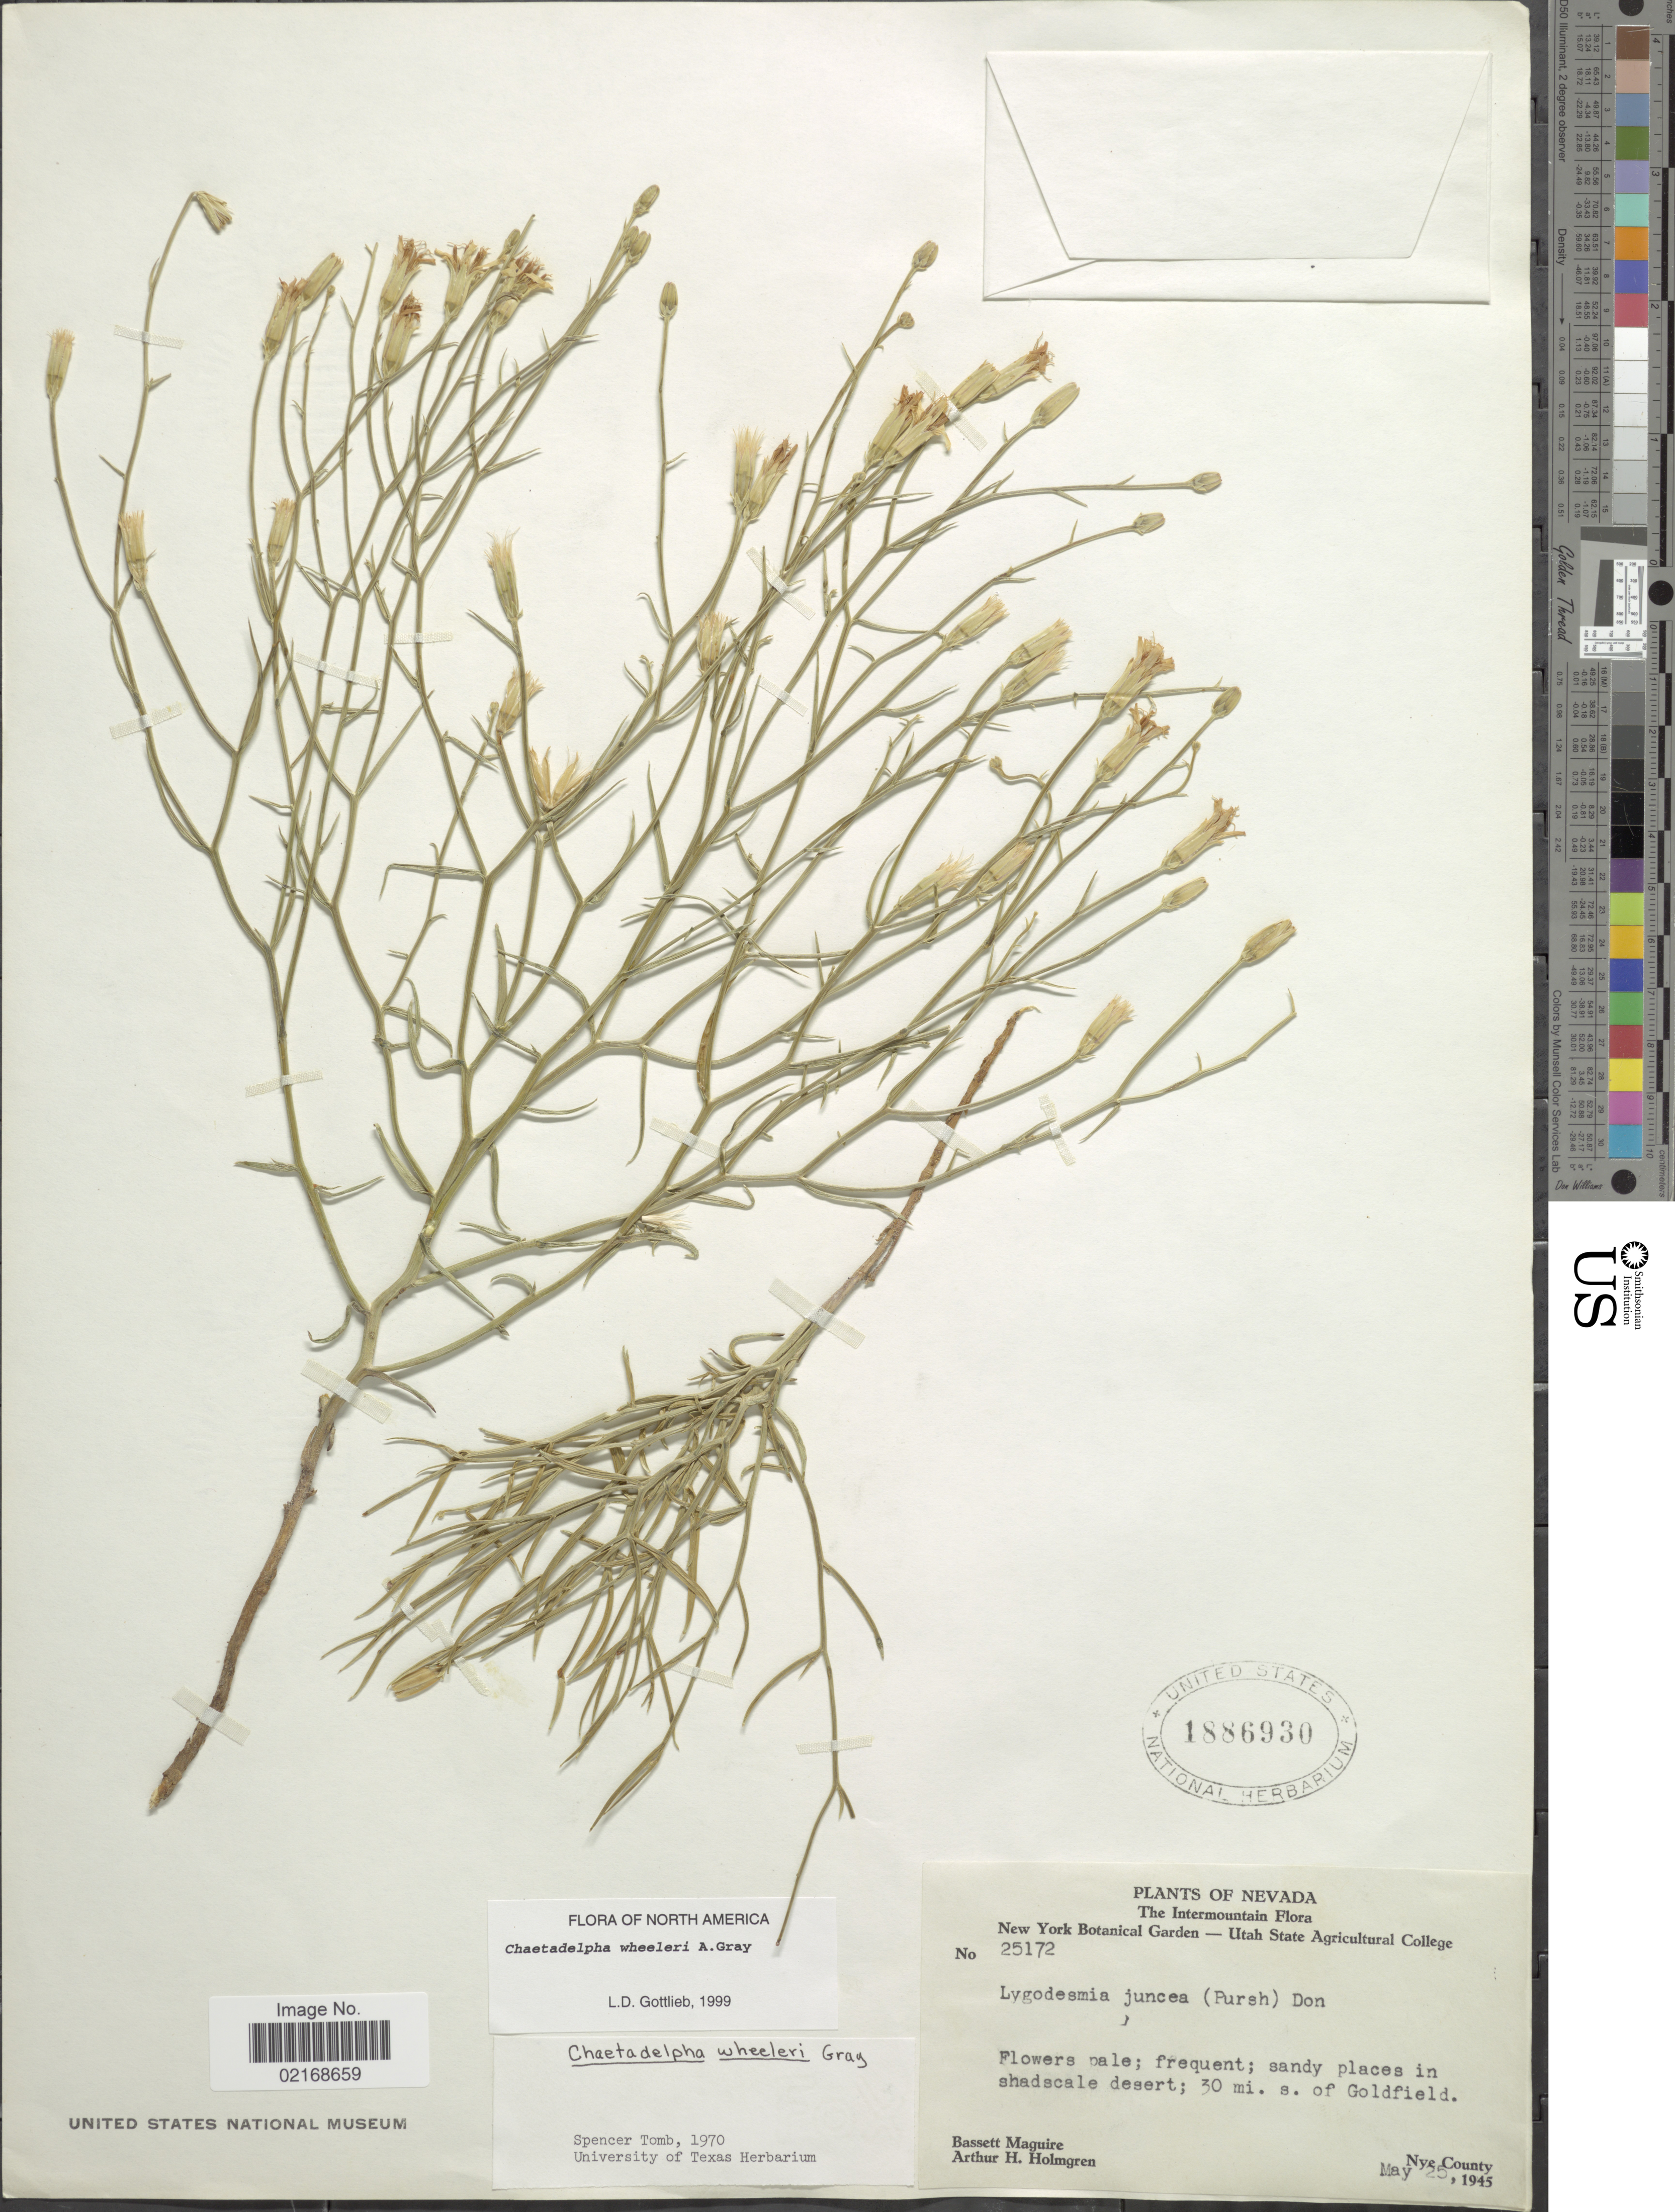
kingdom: Plantae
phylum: Tracheophyta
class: Magnoliopsida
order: Asterales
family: Asteraceae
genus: Chaetadelpha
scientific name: Chaetadelpha wheeleri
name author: A. Gray ex S. Watson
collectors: B. Maguire & A. H. Holmgren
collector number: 25172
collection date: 1945-05-25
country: United States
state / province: Nevada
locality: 30 mi. s. of Goldfield, The Intermountain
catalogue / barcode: US 1886930